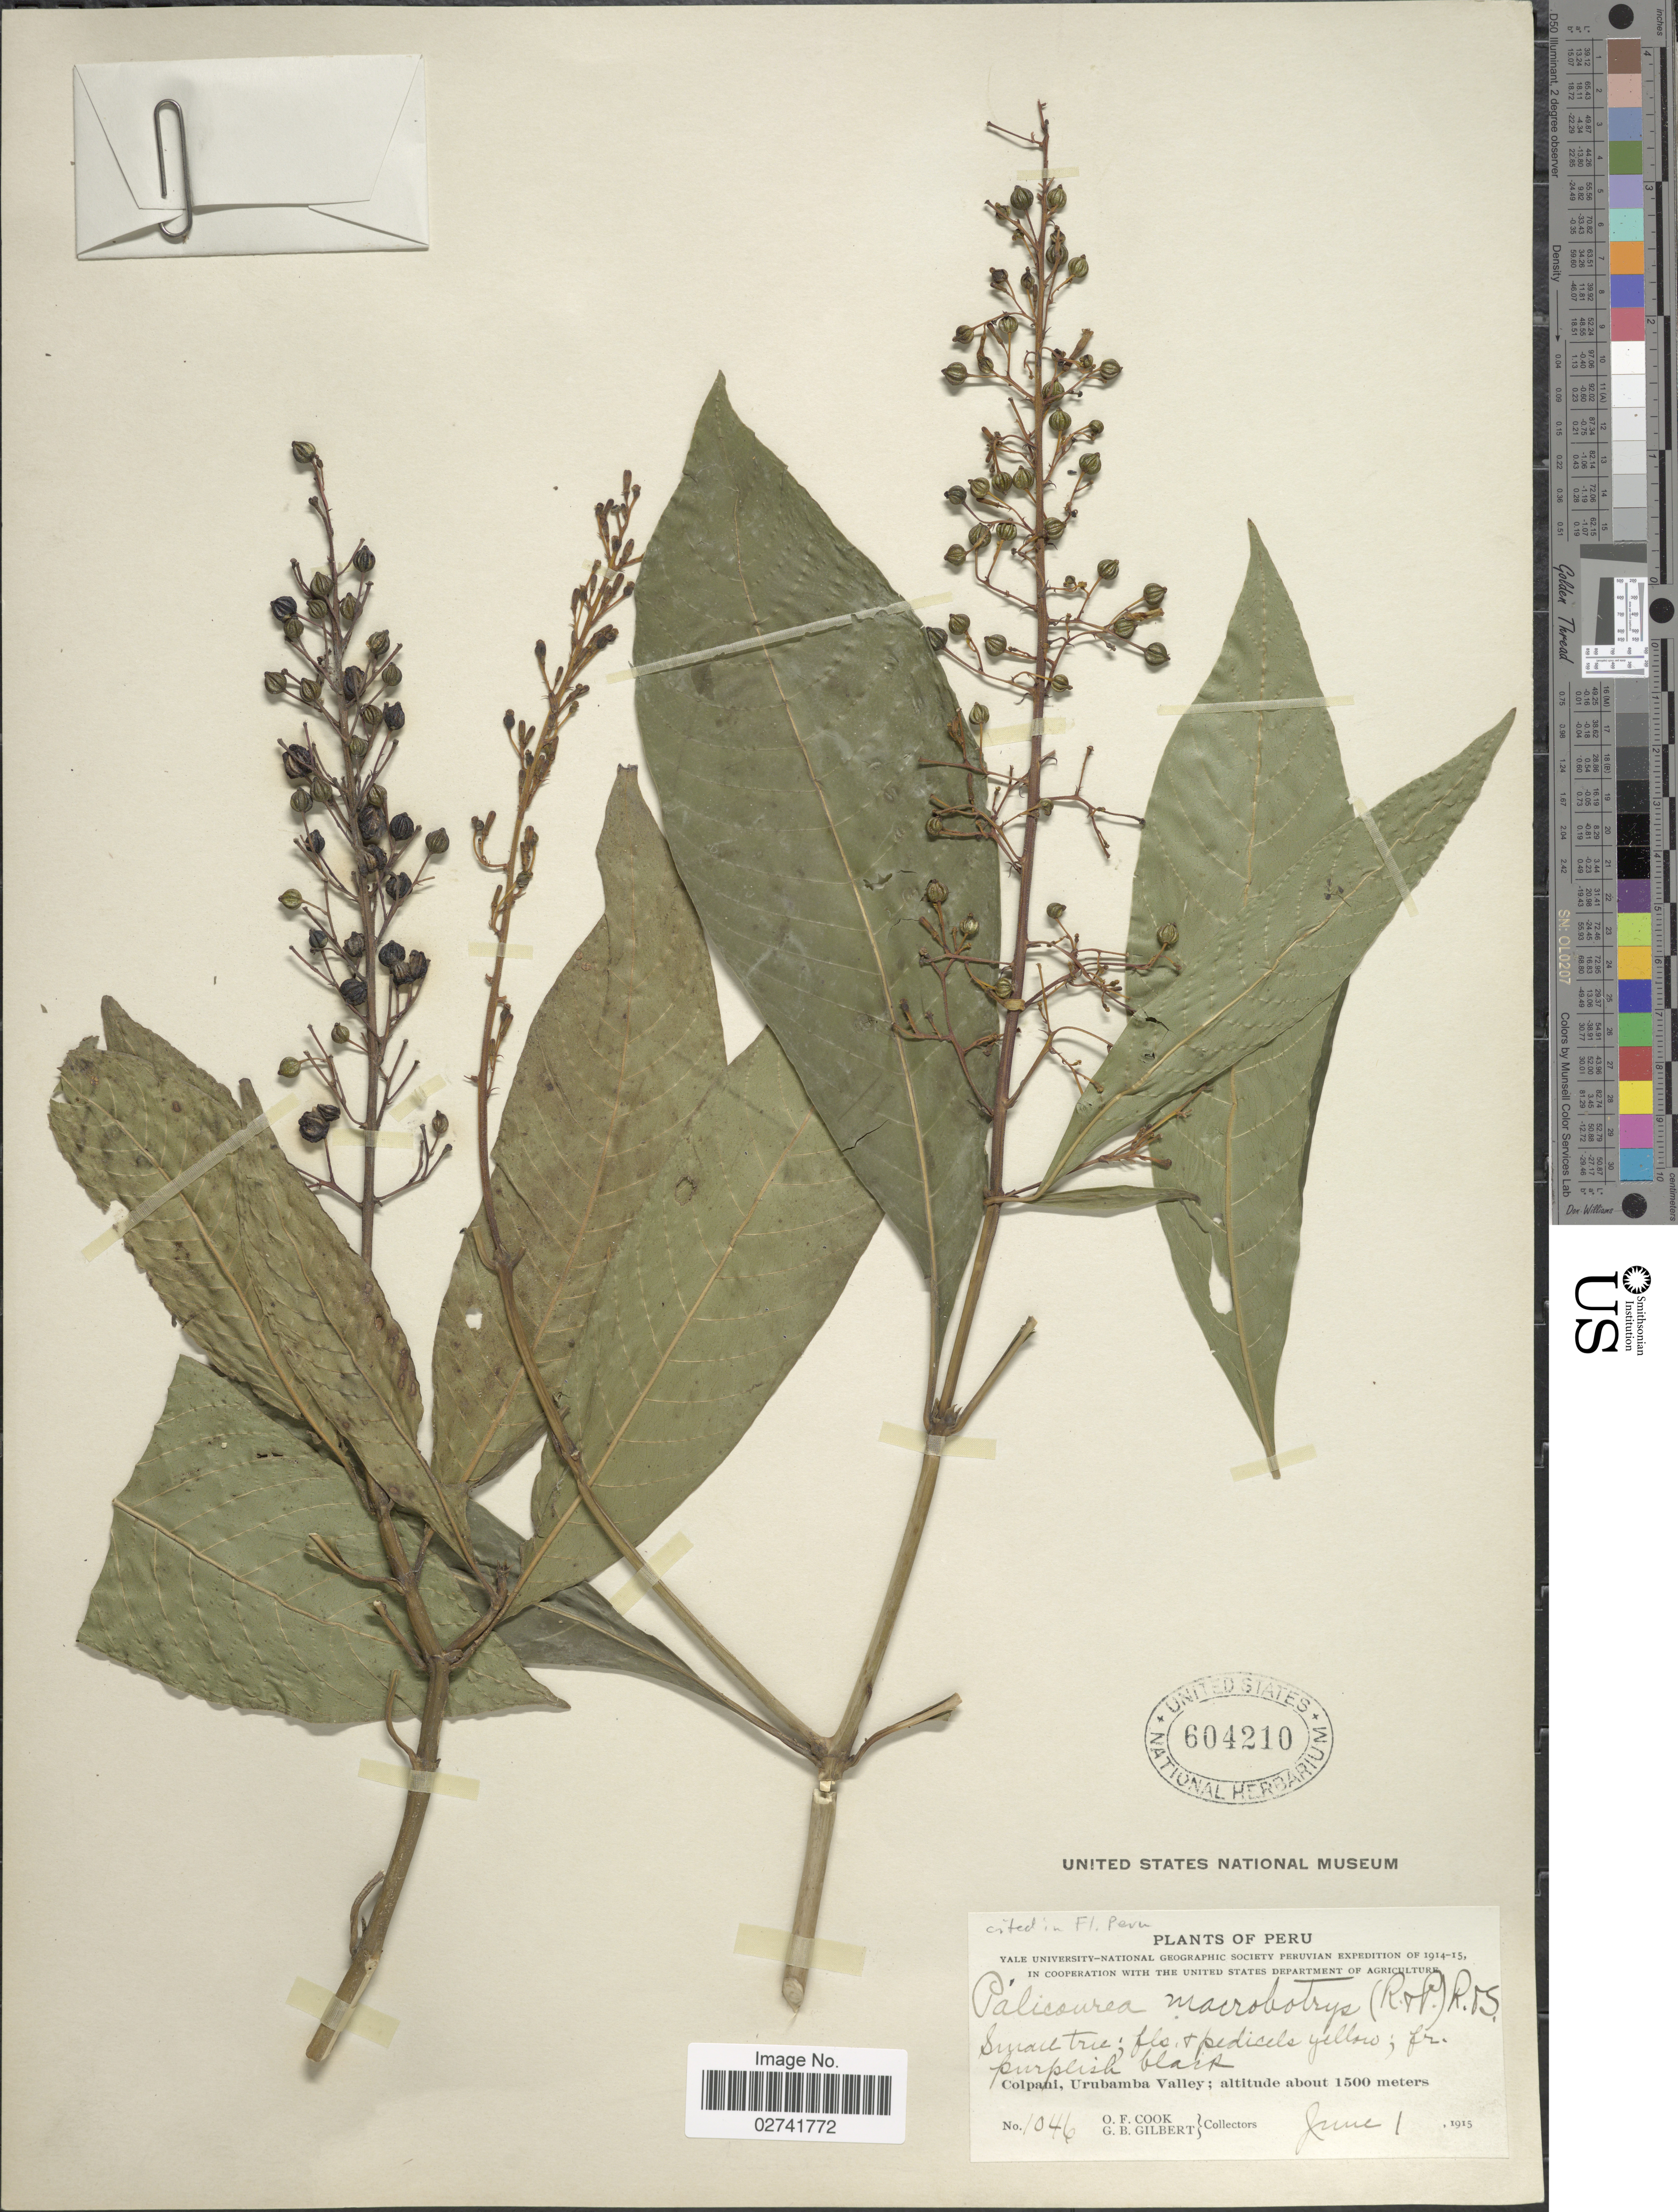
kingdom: Plantae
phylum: Tracheophyta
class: Magnoliopsida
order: Gentianales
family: Rubiaceae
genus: Palicourea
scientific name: Palicourea macrobotrys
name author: (Ruiz & Pav.) Schult.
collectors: O. F. Cook & G. B. Gilbert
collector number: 1046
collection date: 1915-06-01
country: Peru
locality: Colpani, Urubamba Valley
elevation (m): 1500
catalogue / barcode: US 604210